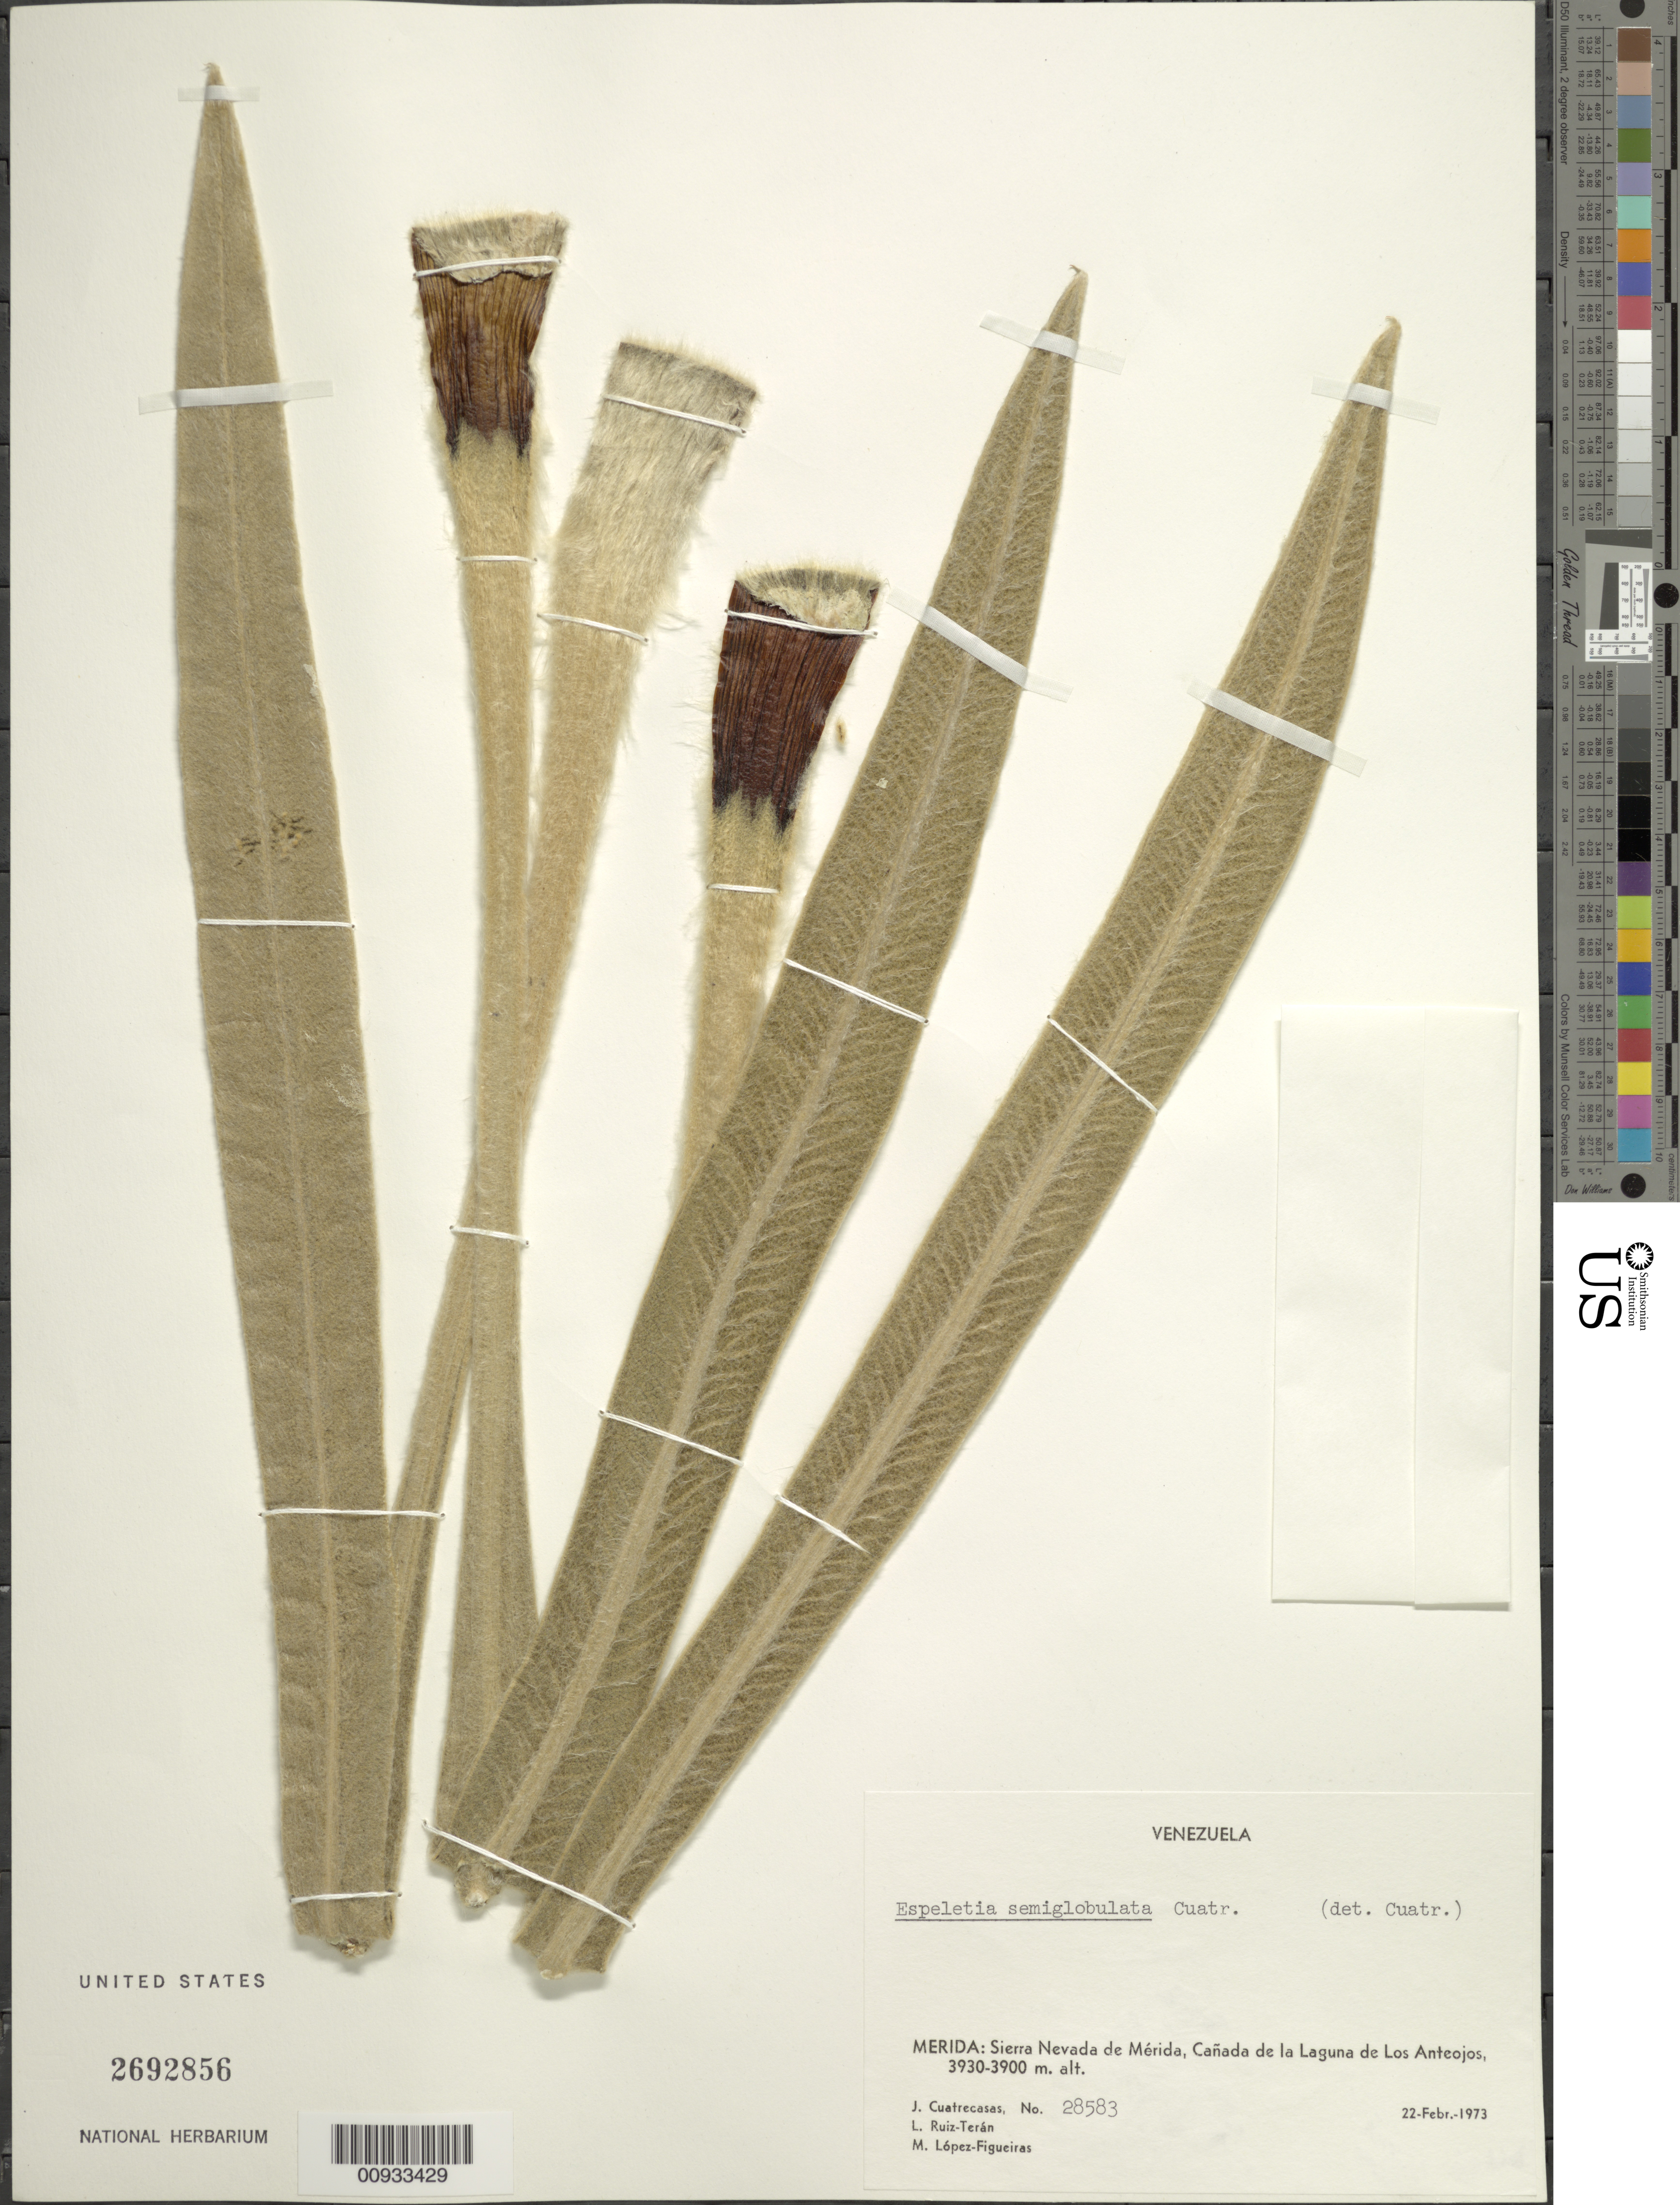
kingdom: Plantae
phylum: Tracheophyta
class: Magnoliopsida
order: Asterales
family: Asteraceae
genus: Espeletia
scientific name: Espeletia semiglobulata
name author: Cuatrec.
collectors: J. Cuatrecasas, L. E. Ruíz-Terán & M. López Figueiras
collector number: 28583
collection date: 1973-02-22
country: Venezuela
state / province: Mérida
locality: Sierra nevada de Mérida, Cañada de la Laguna de Los Anteojos.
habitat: Colonias en depresiones de la quebrada y junto a la orilla (ahora semiseca) de la laguna.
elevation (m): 3900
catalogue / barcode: US 2692856